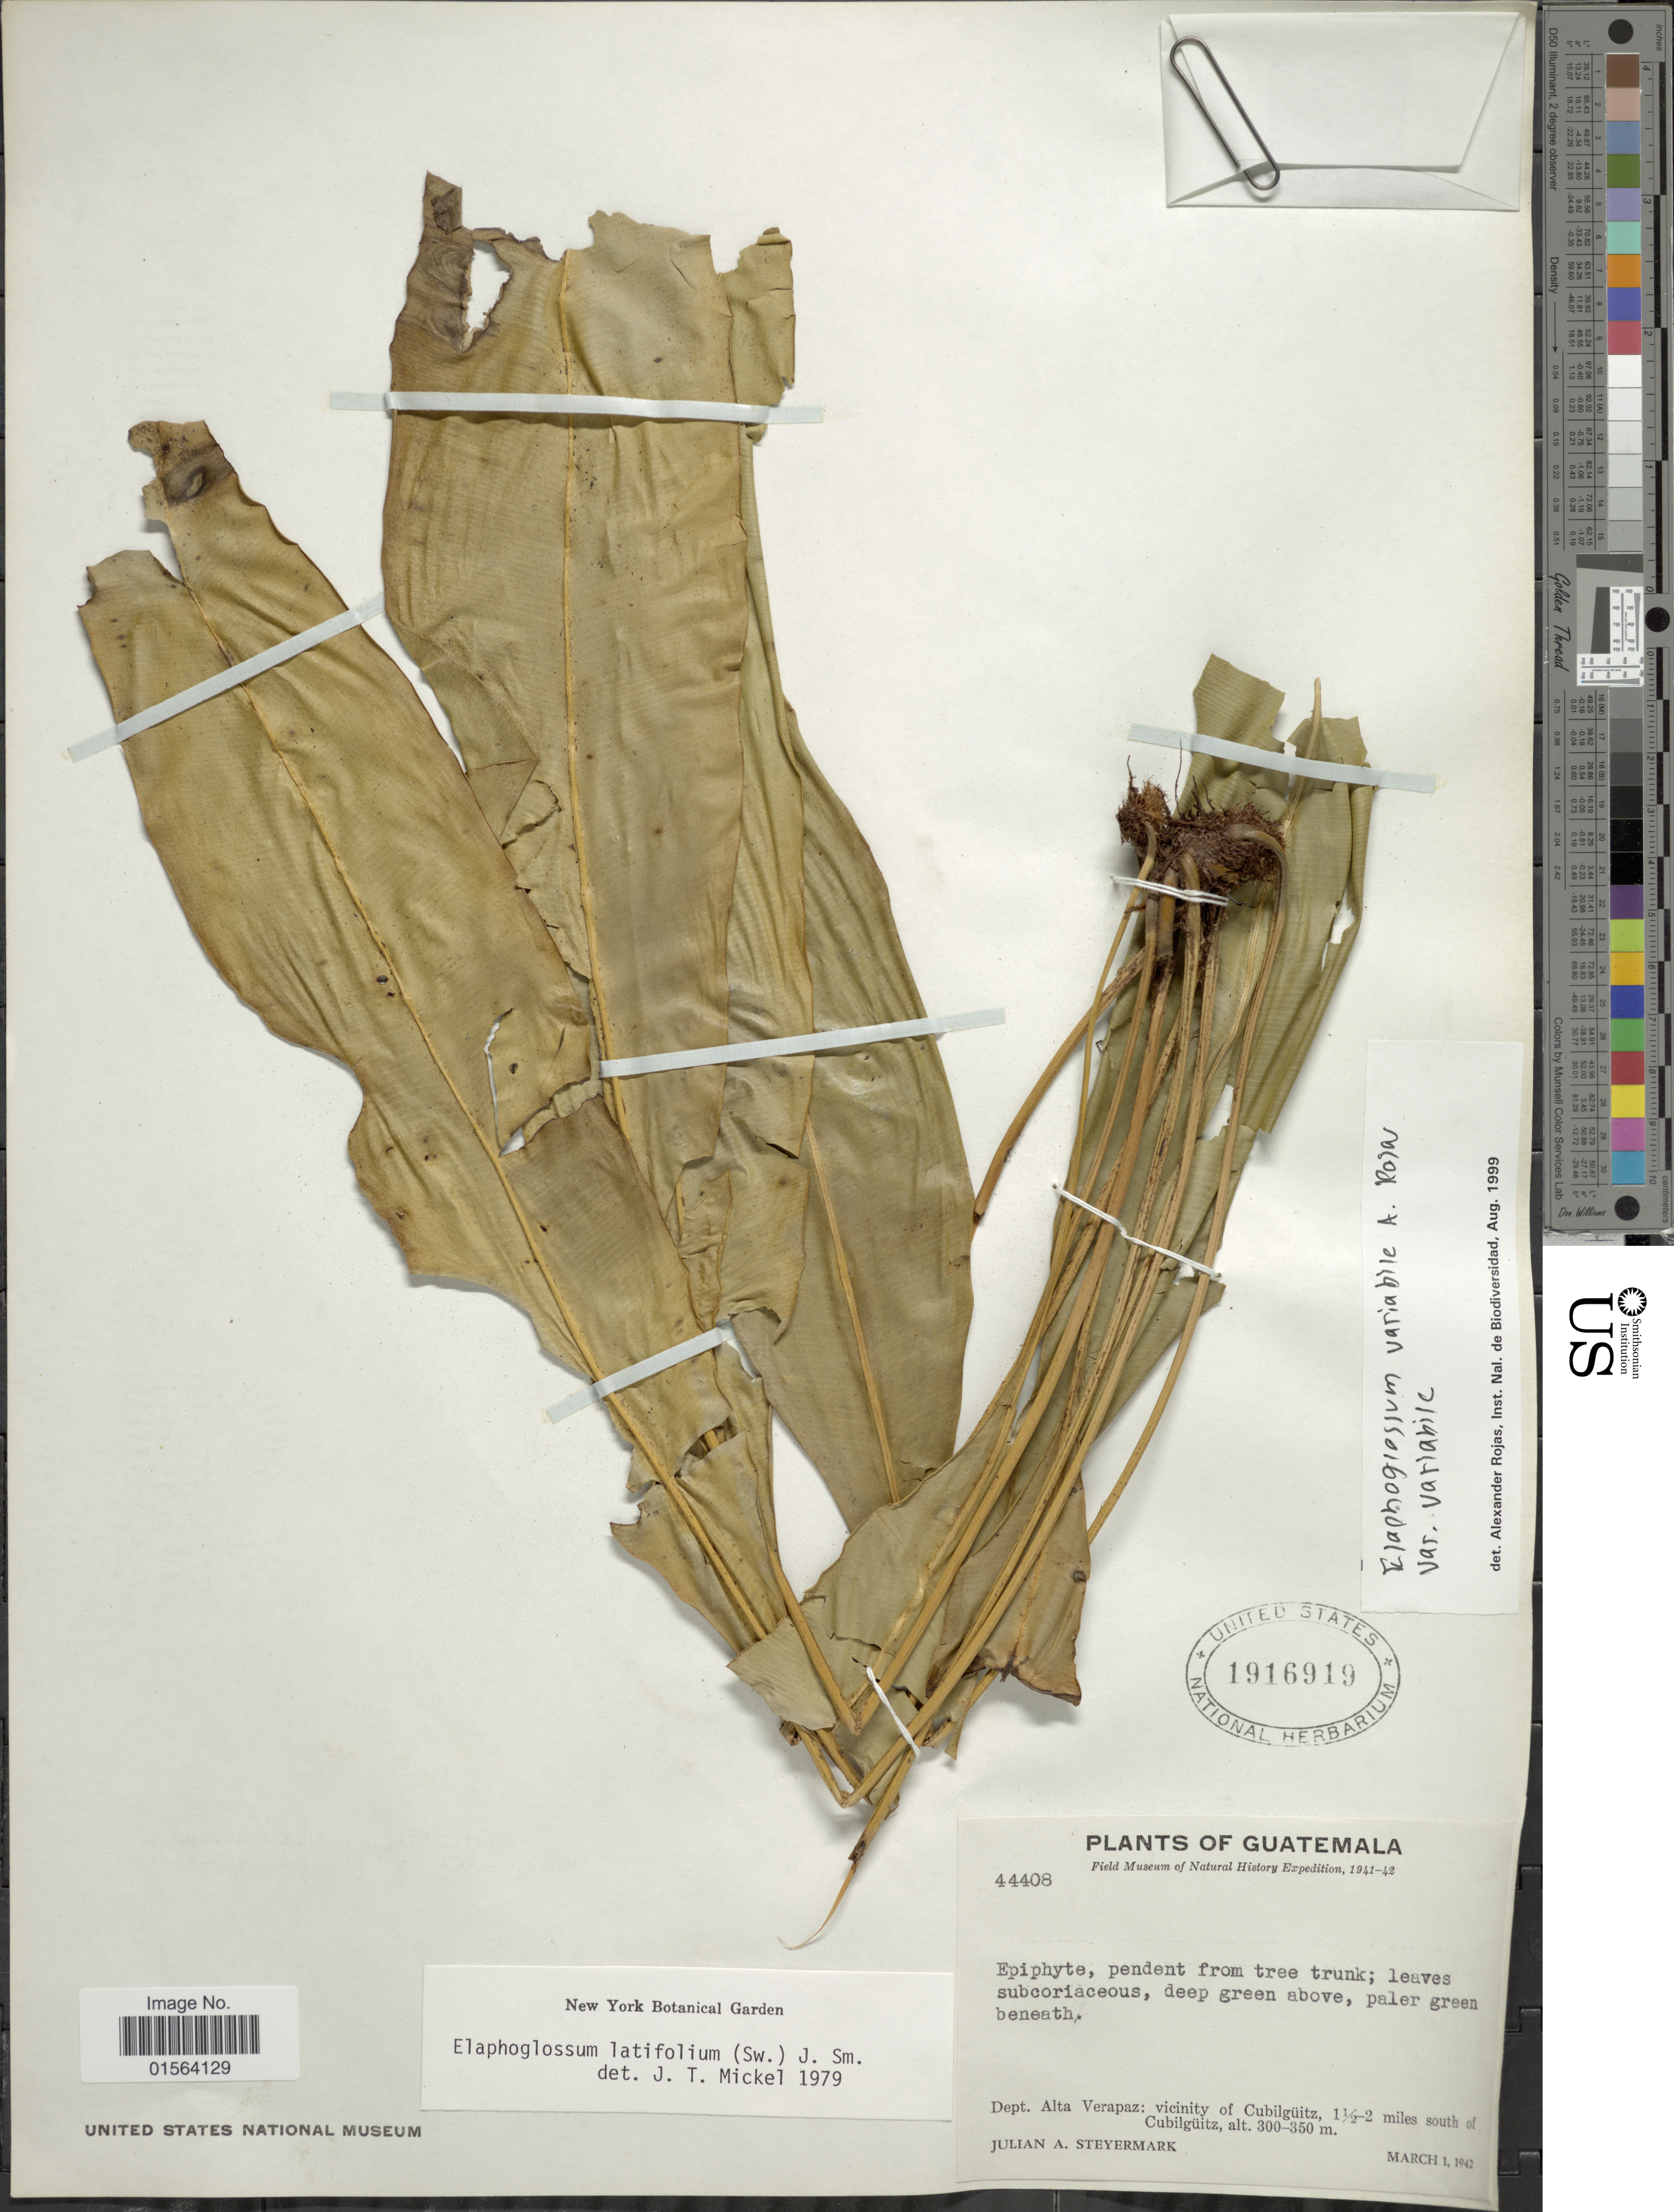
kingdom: Plantae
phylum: Tracheophyta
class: Polypodiopsida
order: Polypodiales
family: Dryopteridaceae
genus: Elaphoglossum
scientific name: Elaphoglossum latifolium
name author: (Sw.) J. Sm.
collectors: J. Steyermark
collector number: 44408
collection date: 1942-03-01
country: Guatemala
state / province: Alta Verapaz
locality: Dept. Alta Verapaz: vicinity of Cubilguitz, 1 1/2-2 miles south of Cubilguitz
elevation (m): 300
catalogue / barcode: US 1916919